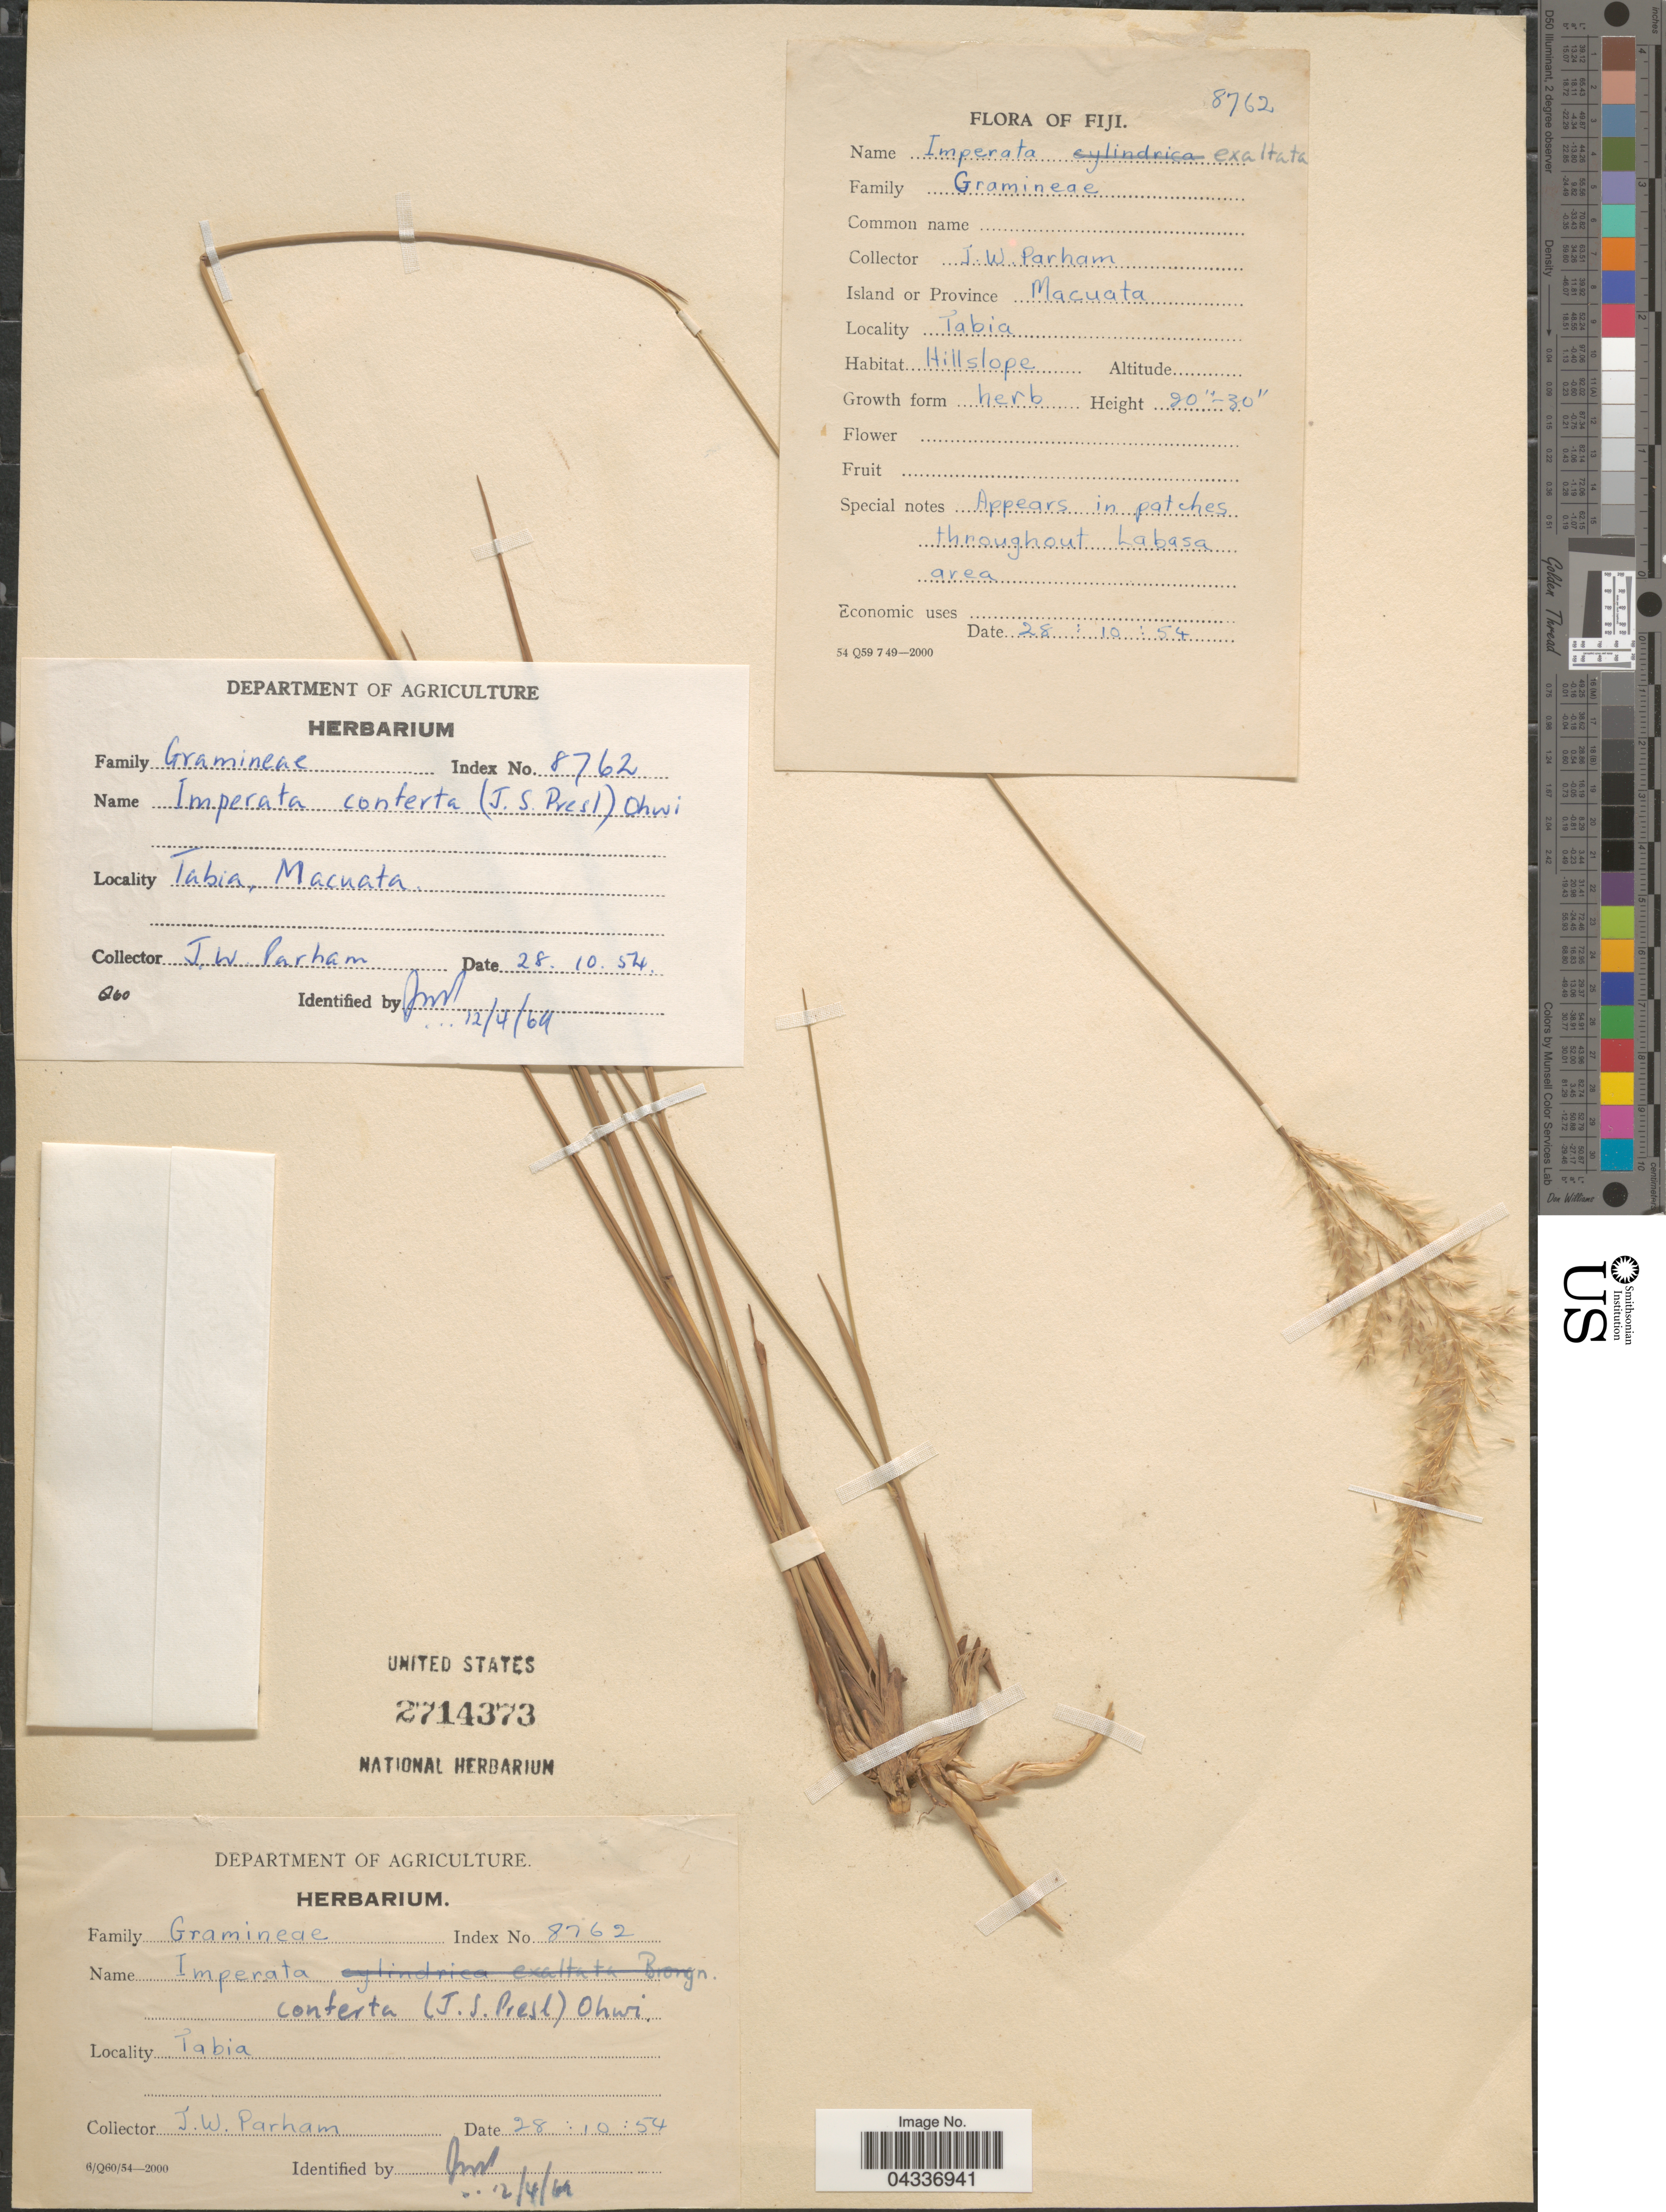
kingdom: Plantae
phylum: Tracheophyta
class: Liliopsida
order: Poales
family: Poaceae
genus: Imperata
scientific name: Imperata conferta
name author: (J. Presl) Ohwi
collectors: J. Parham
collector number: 8762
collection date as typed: Transcribed d/m/y: 28/10/54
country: Fiji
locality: Tabia. Island or Province Macuata.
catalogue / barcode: US 2714373